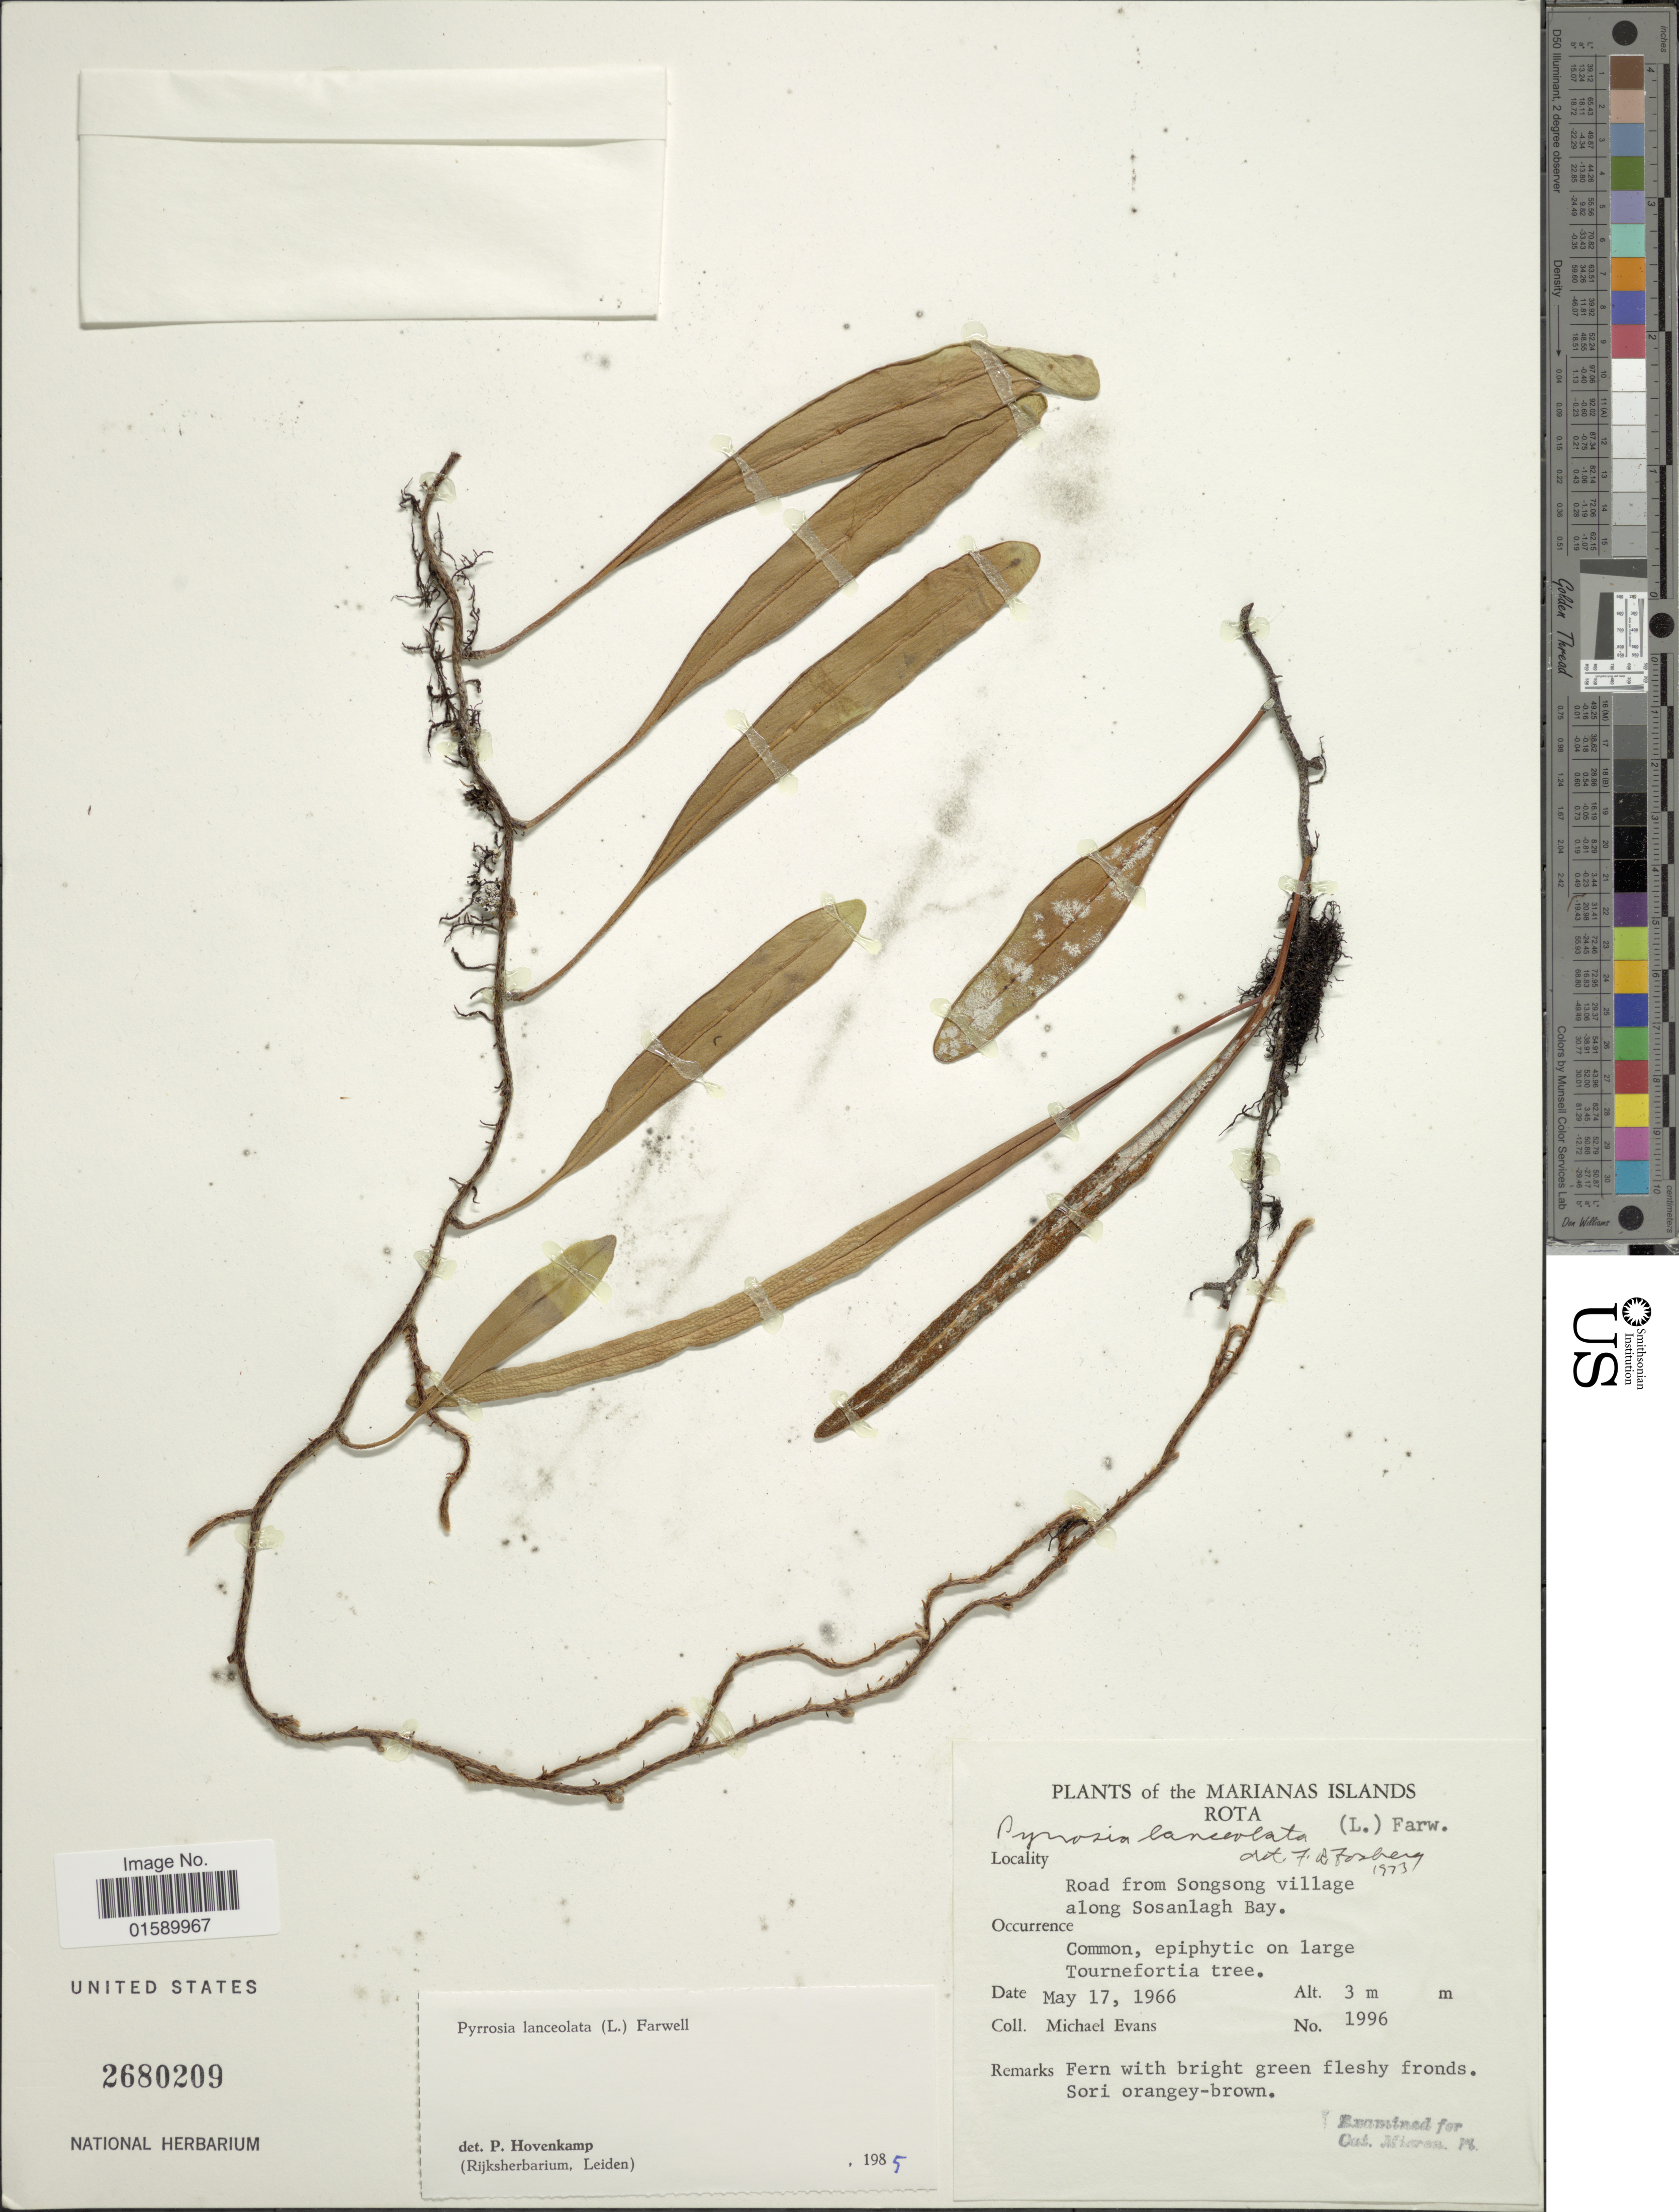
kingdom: Plantae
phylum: Tracheophyta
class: Polypodiopsida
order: Polypodiales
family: Polypodiaceae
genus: Pyrrosia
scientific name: Pyrrosia lanceolata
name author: (L.) Farw.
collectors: M. Evans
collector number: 1996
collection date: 1966-05-17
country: Northern Mariana Islands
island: Rota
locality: Rota. Road from Songsong village along Sosanlagh Bay.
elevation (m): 3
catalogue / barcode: US 2680209